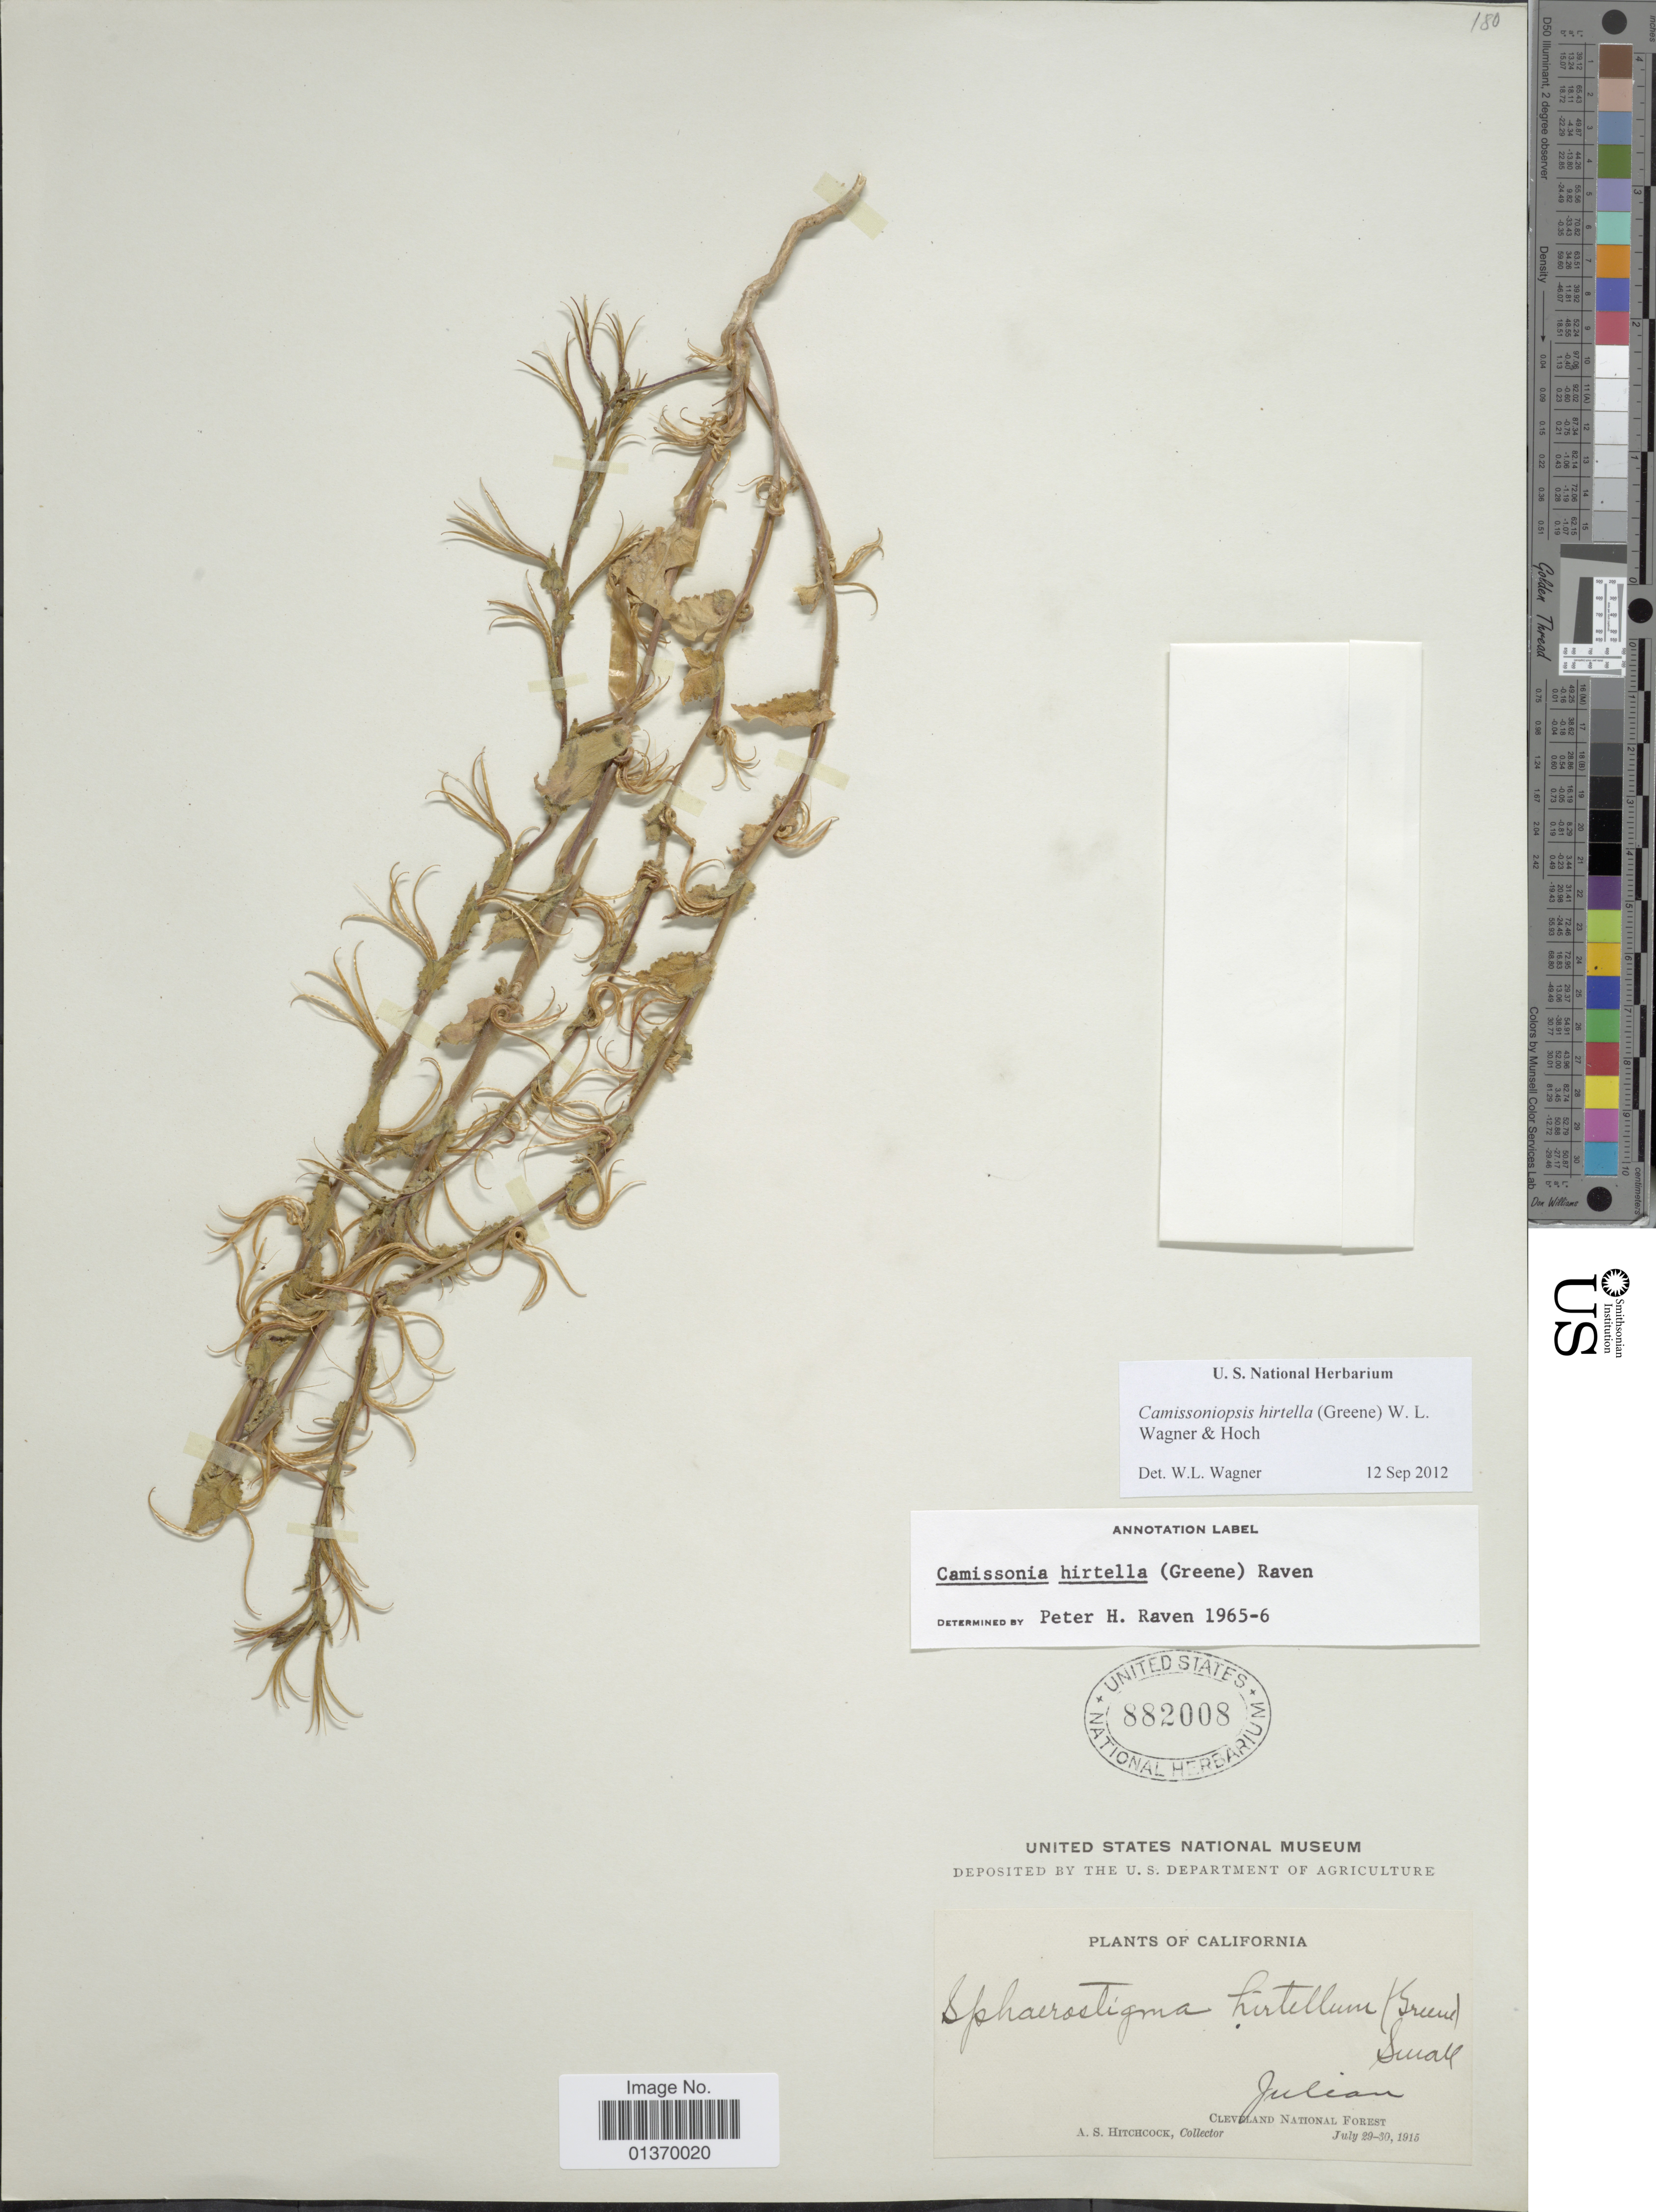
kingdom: Plantae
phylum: Tracheophyta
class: Magnoliopsida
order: Myrtales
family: Onagraceae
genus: Camissoniopsis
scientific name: Camissoniopsis hirtella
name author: (Greene) W.L. Wagner & Hoch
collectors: A. S. Hitchcock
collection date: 1915-07-29/1915-07-30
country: United States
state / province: California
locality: Julian, Cleveland National Forest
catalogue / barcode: US 882008